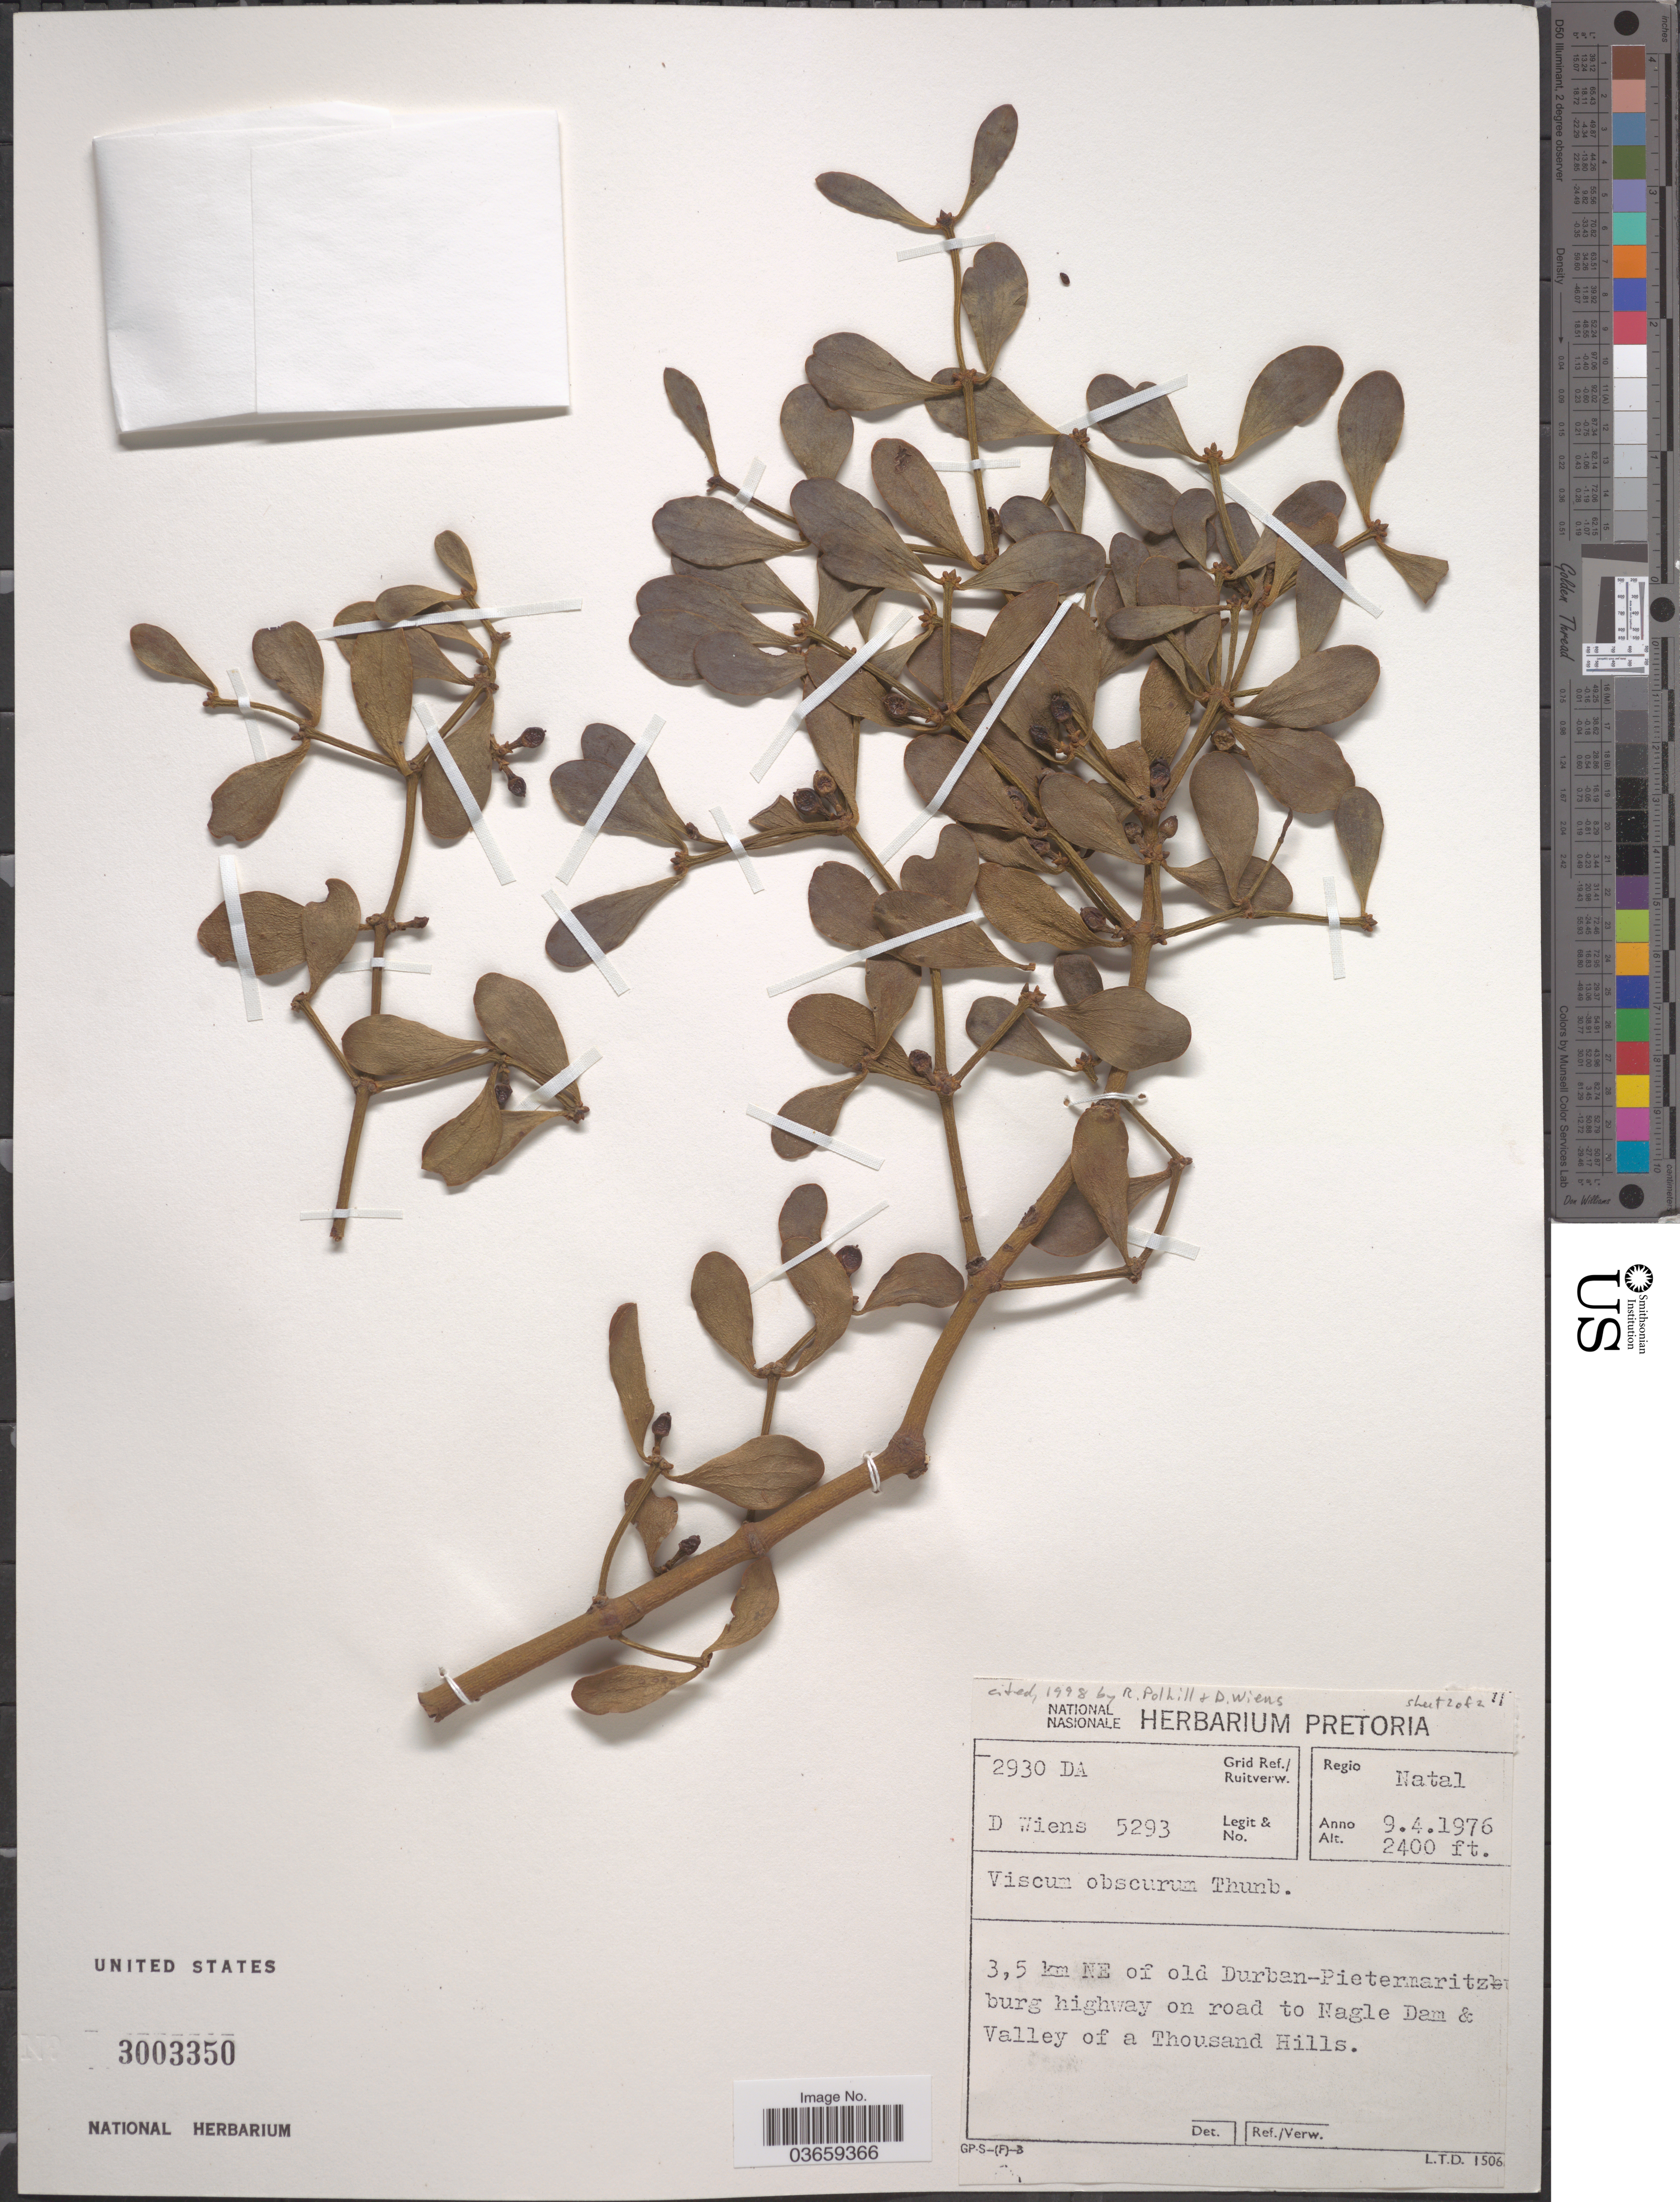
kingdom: Plantae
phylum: Tracheophyta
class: Magnoliopsida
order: Santalales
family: Viscaceae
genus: Viscum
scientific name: Viscum obscurum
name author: Thunb.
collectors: D. Wiens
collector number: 5293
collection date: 1976-04-09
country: South Africa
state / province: KwaZulu-Natal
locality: Regio Natal. Gird Ref./Ruitverw, 2930 DA. 3,5 km NE of old Durban-Pietermaritzburg highway on road to Nagle Dam & Valley of a Thousand Hills.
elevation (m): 732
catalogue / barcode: US 3003350